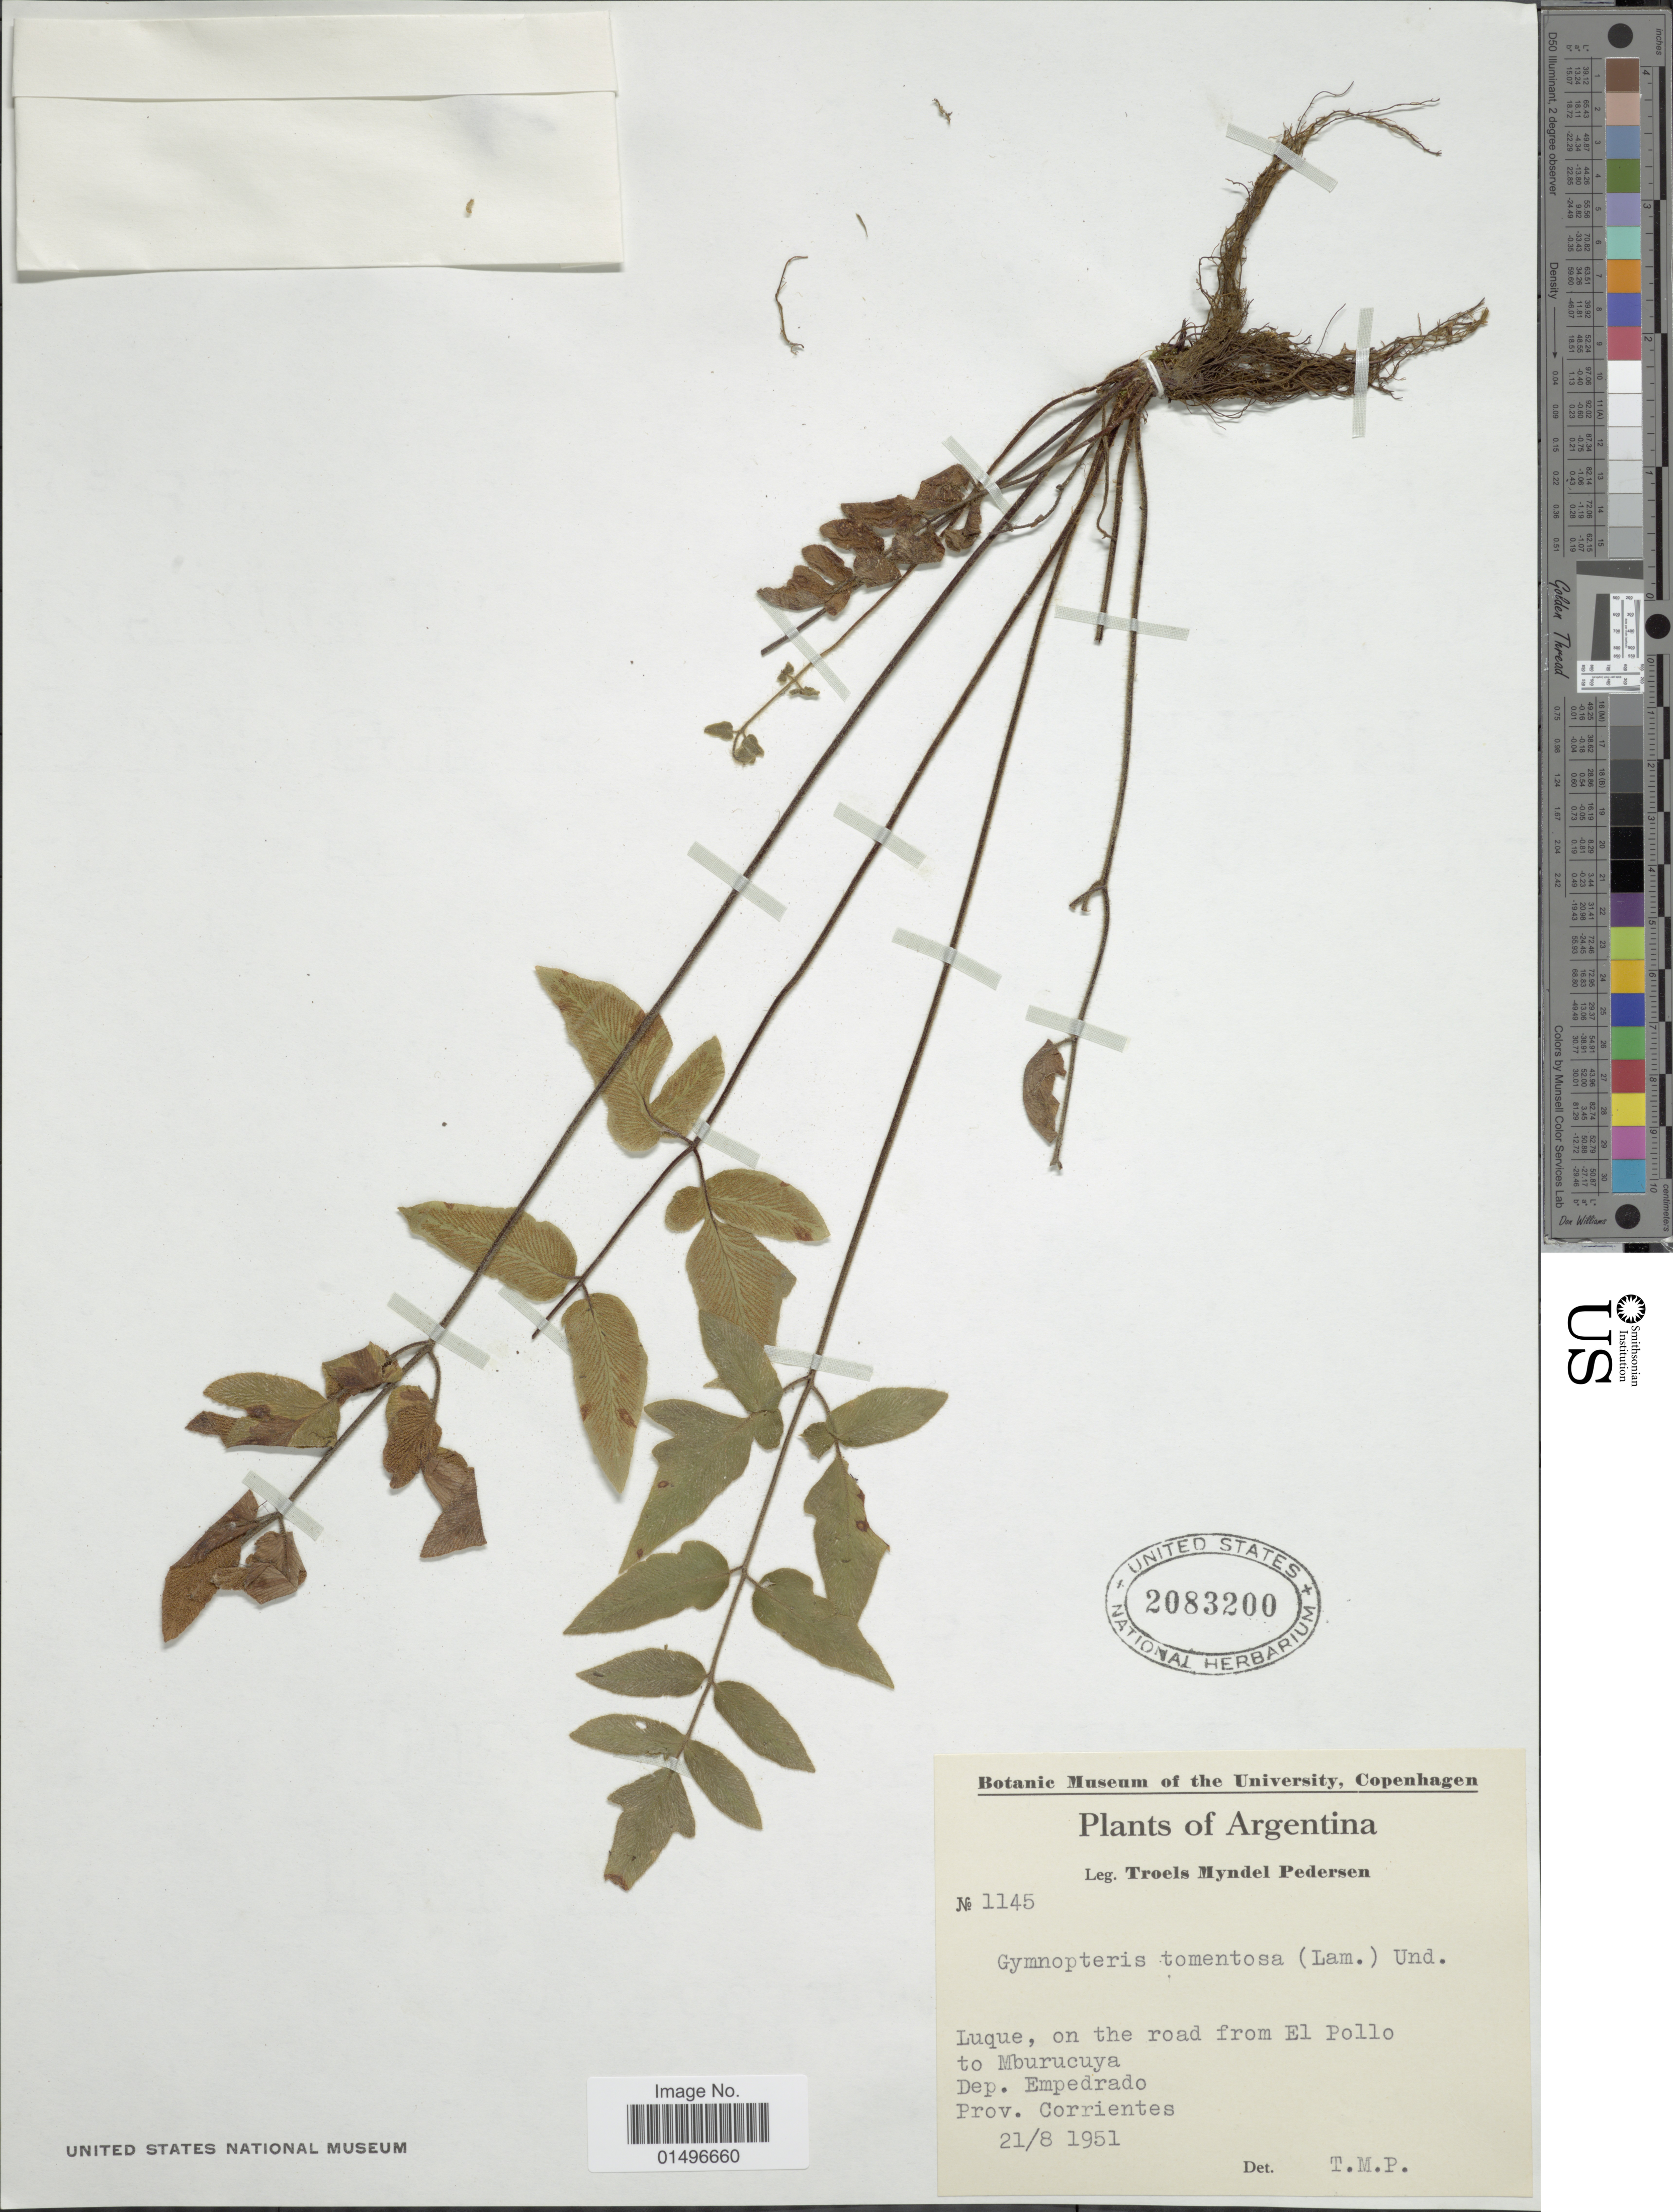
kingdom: Plantae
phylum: Tracheophyta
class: Polypodiopsida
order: Polypodiales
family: Pteridaceae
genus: Hemionitis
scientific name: Hemionitis tomentosa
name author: (Lam.) Raddi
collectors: T. Pederson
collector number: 1145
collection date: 1951-08-21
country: Argentina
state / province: Corrientes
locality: Argentina, Luque, on the road from El Pollo to Mburucuya. Dep. Empedrado.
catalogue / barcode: US 2083200